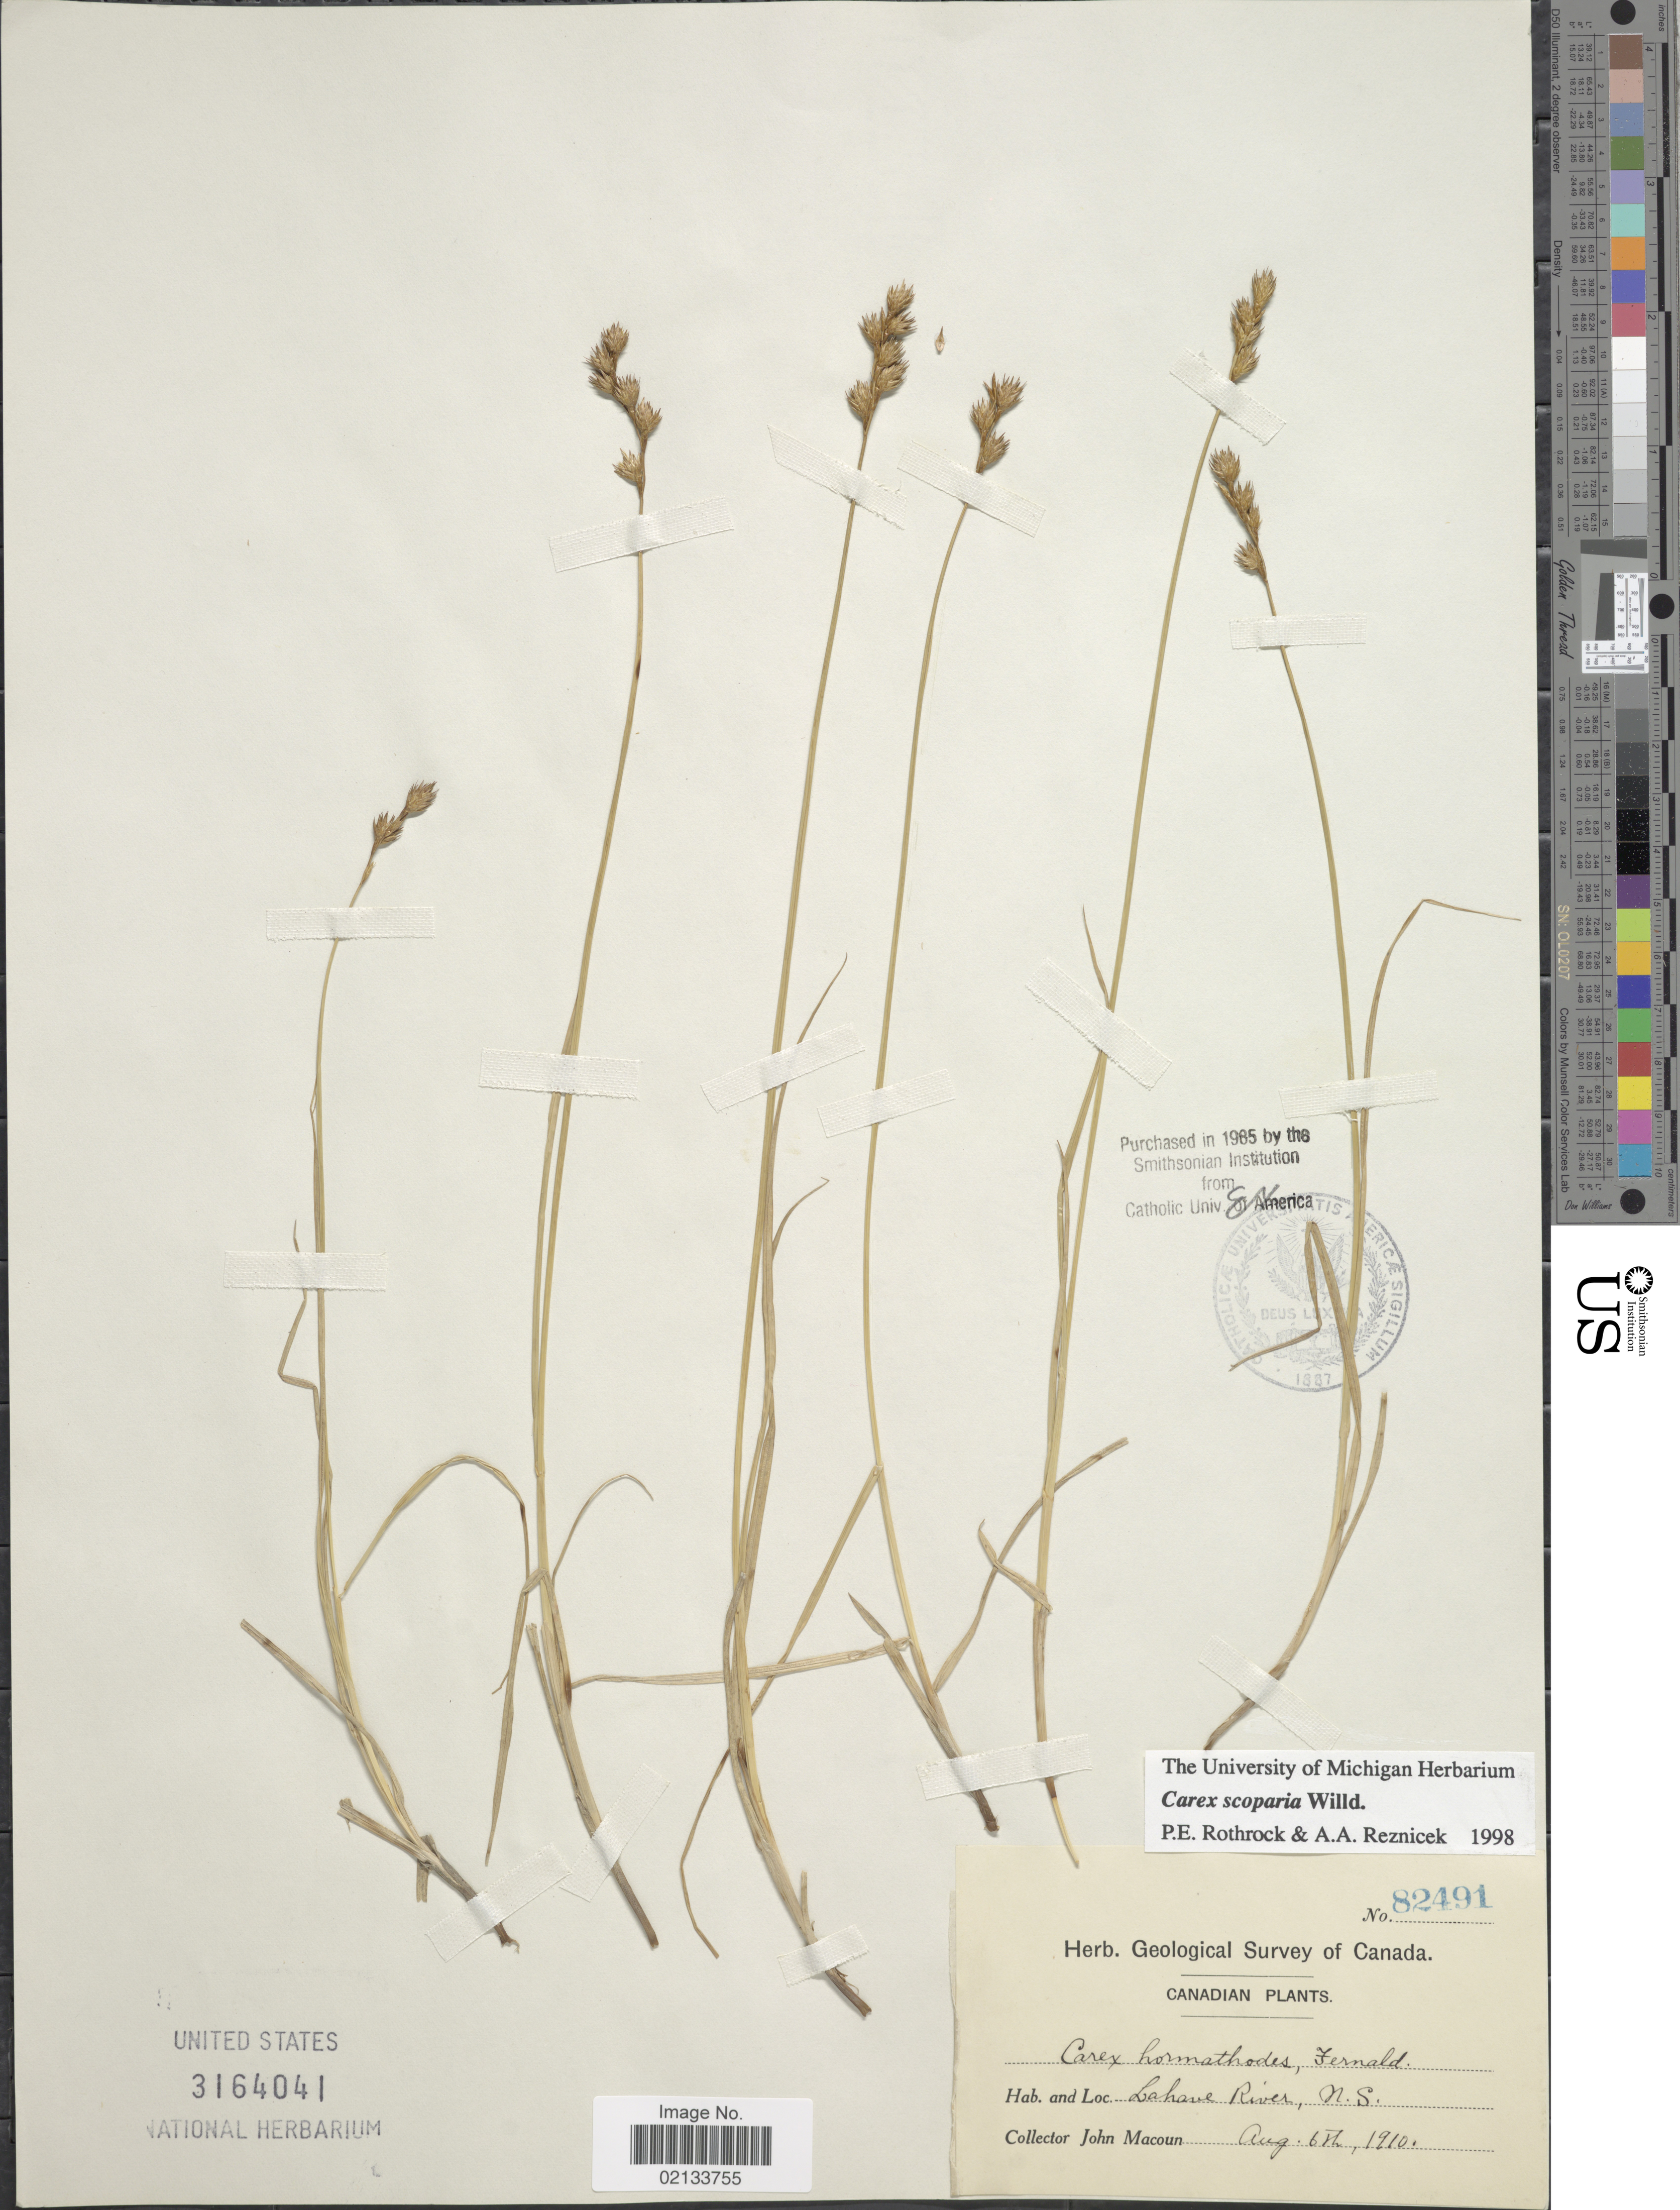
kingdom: Plantae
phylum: Tracheophyta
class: Liliopsida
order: Poales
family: Cyperaceae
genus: Carex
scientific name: Carex scoparia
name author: Schkuhr ex Willd.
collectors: J. Macoun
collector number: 82491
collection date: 1910-08-06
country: Canada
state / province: Nova Scotia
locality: Lahave River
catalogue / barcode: US 3164041